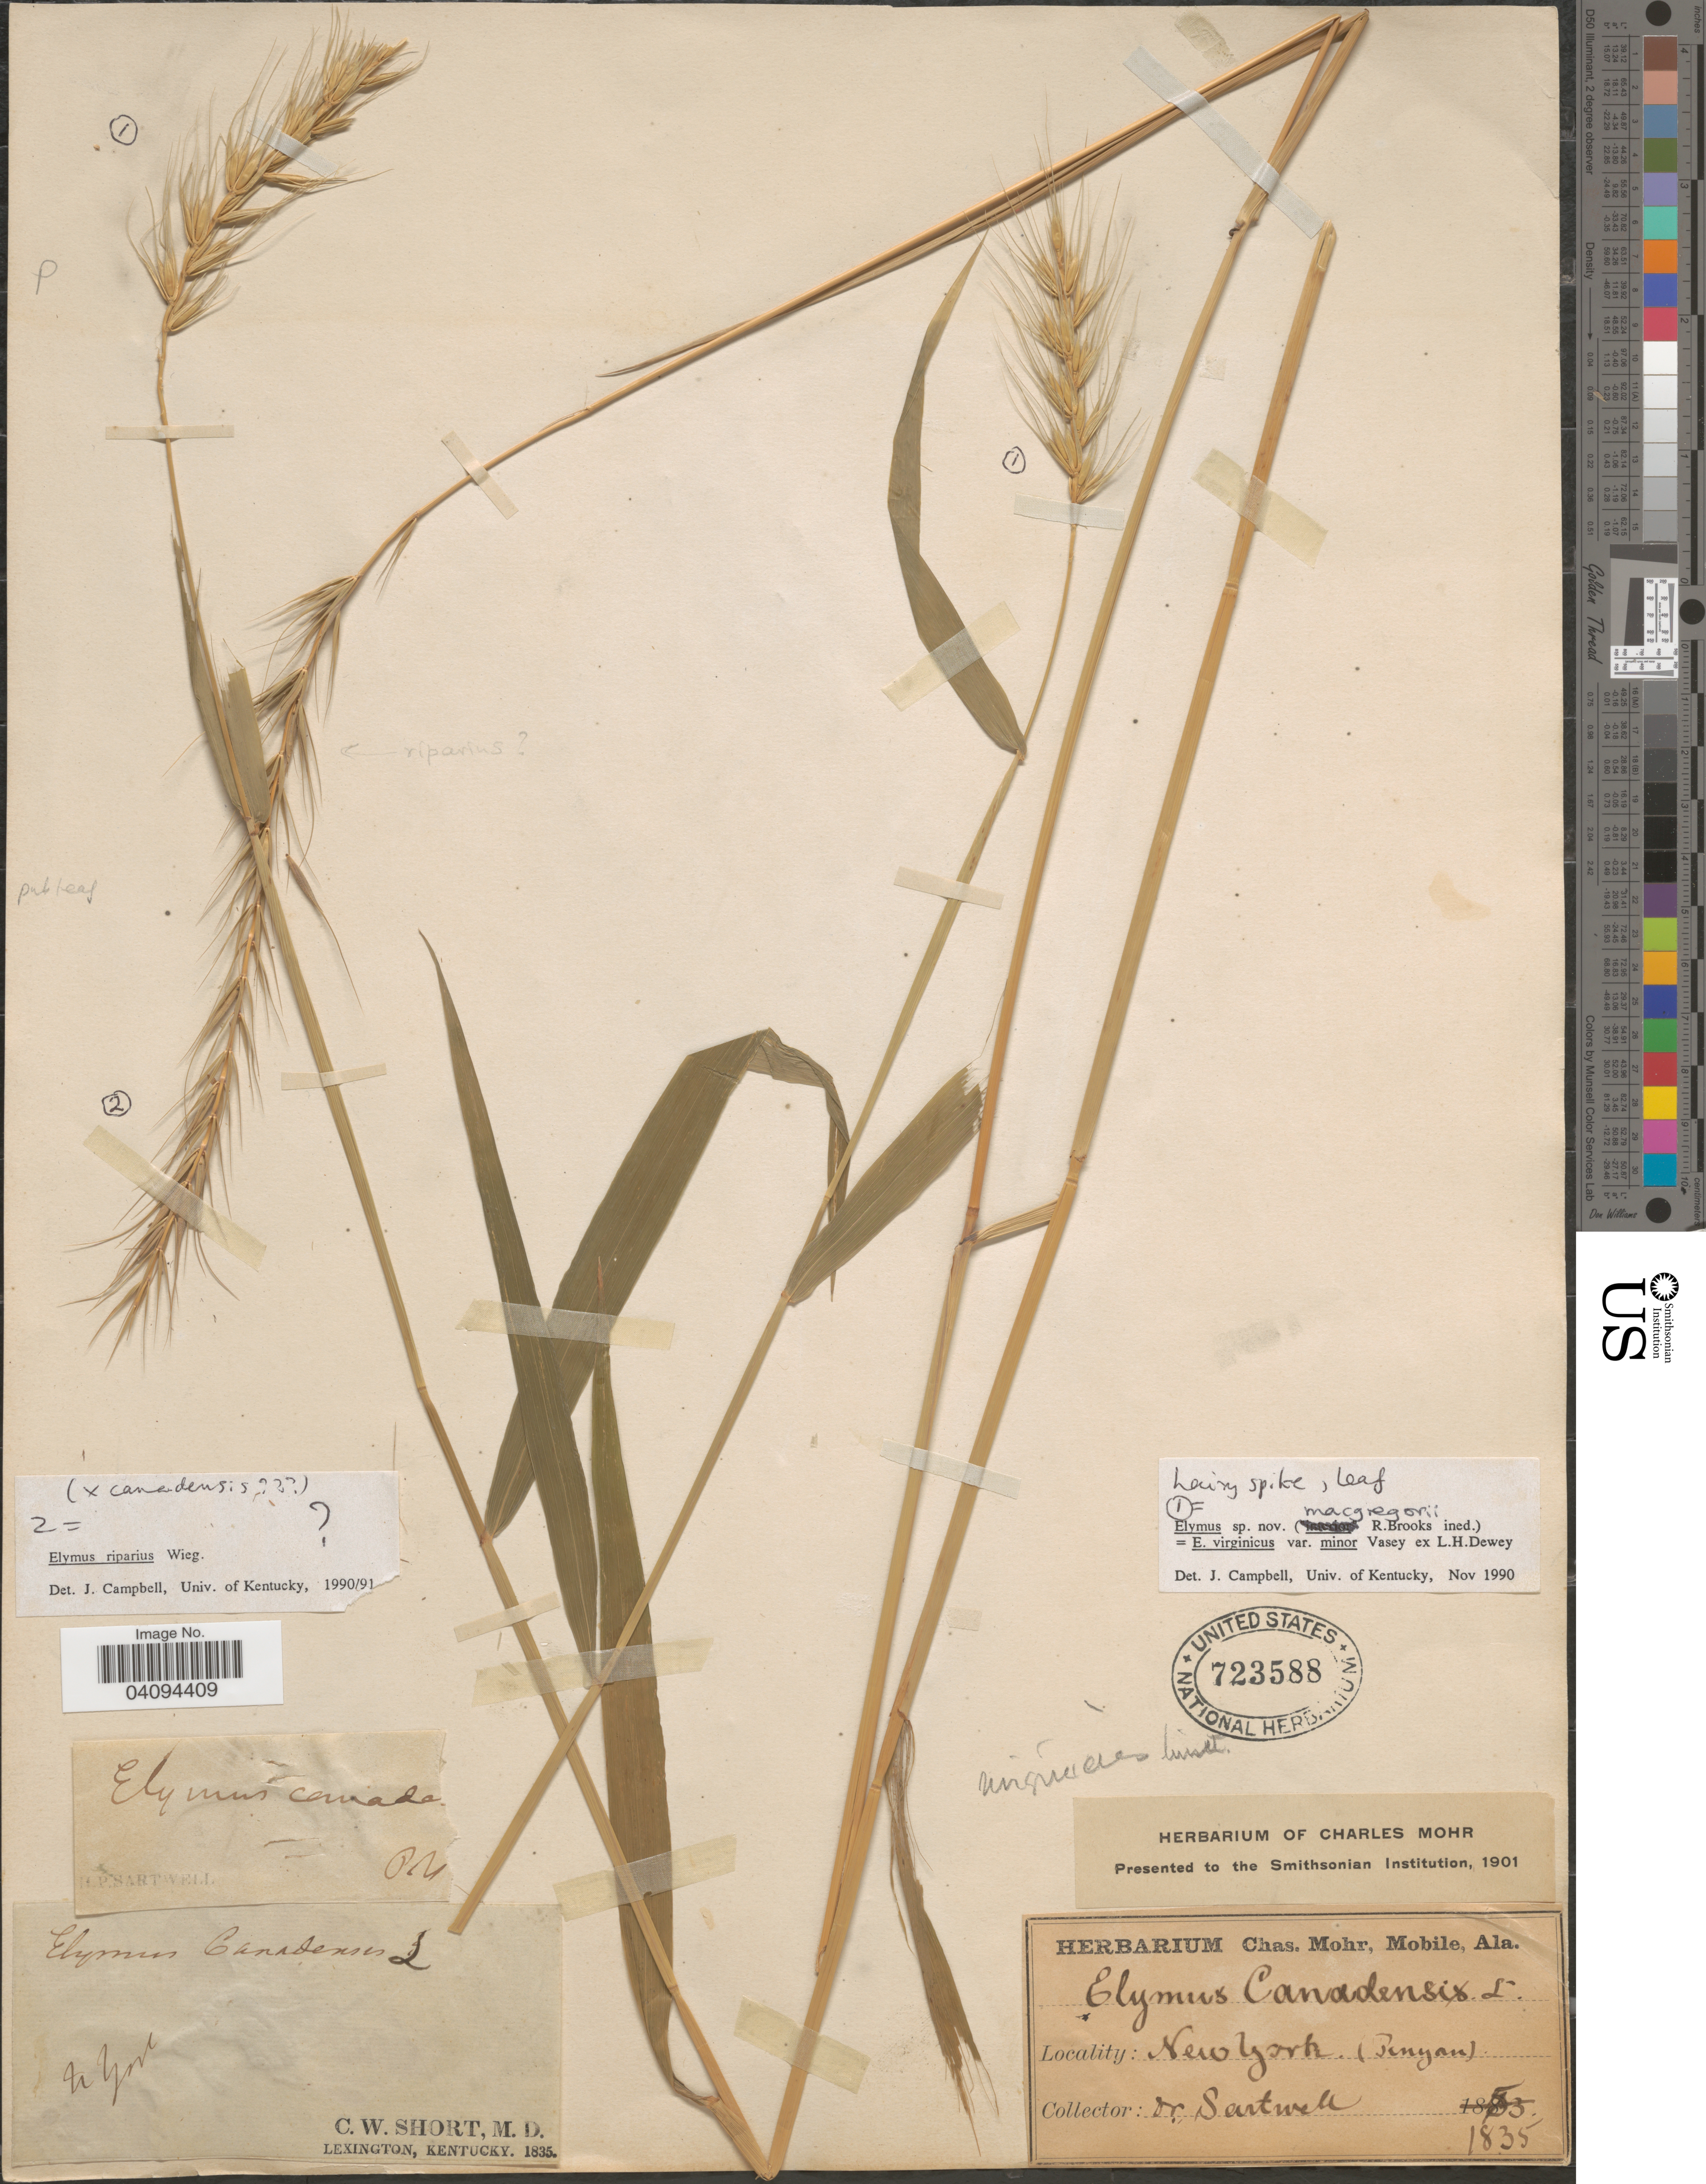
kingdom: Plantae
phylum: Tracheophyta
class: Liliopsida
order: Poales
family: Poaceae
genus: Elymus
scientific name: Elymus macgregorii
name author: R.E. Brooks & J.J.N. Campb.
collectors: H. P. Sartwell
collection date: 1835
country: United States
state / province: New York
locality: (Penyon) [interpreted].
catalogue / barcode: US 723588